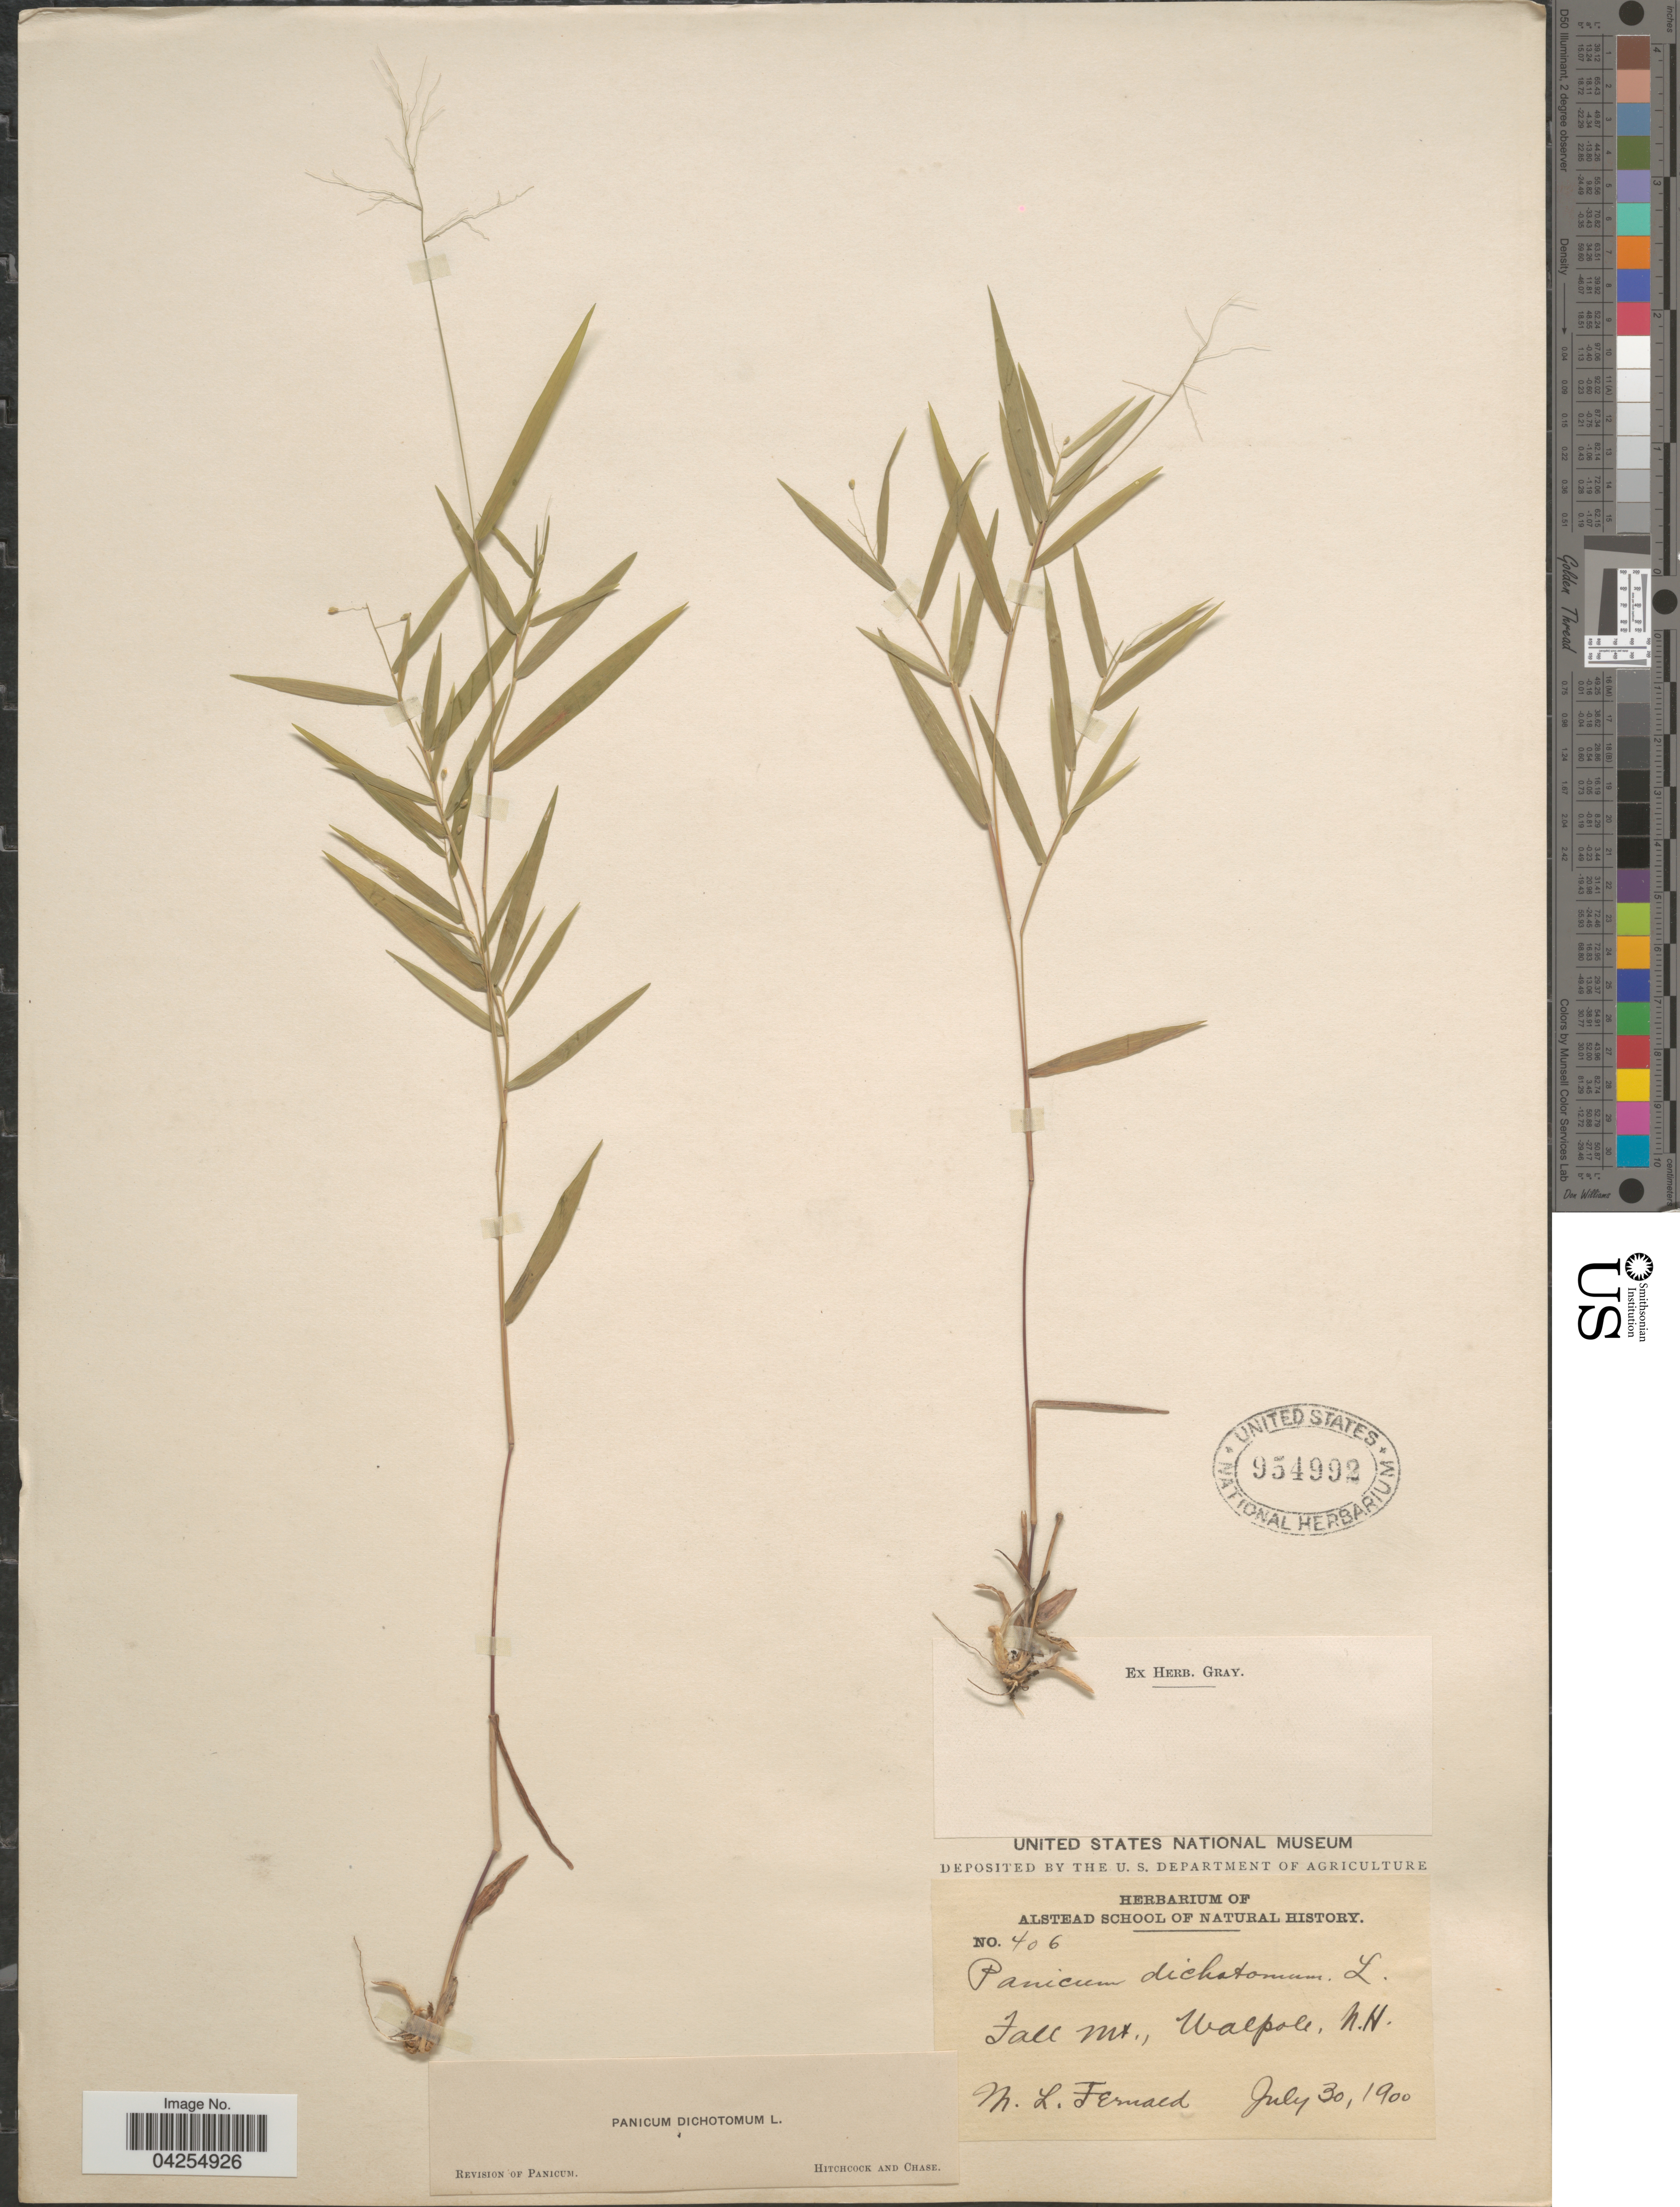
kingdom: Plantae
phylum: Tracheophyta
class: Liliopsida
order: Poales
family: Poaceae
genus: Dichanthelium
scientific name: Dichanthelium dichotomum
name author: (L.) Gould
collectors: M. L. Fernald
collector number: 406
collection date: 1900-07-30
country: United States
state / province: New Hampshire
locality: Fall Mt., Walpole.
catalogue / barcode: US 954992